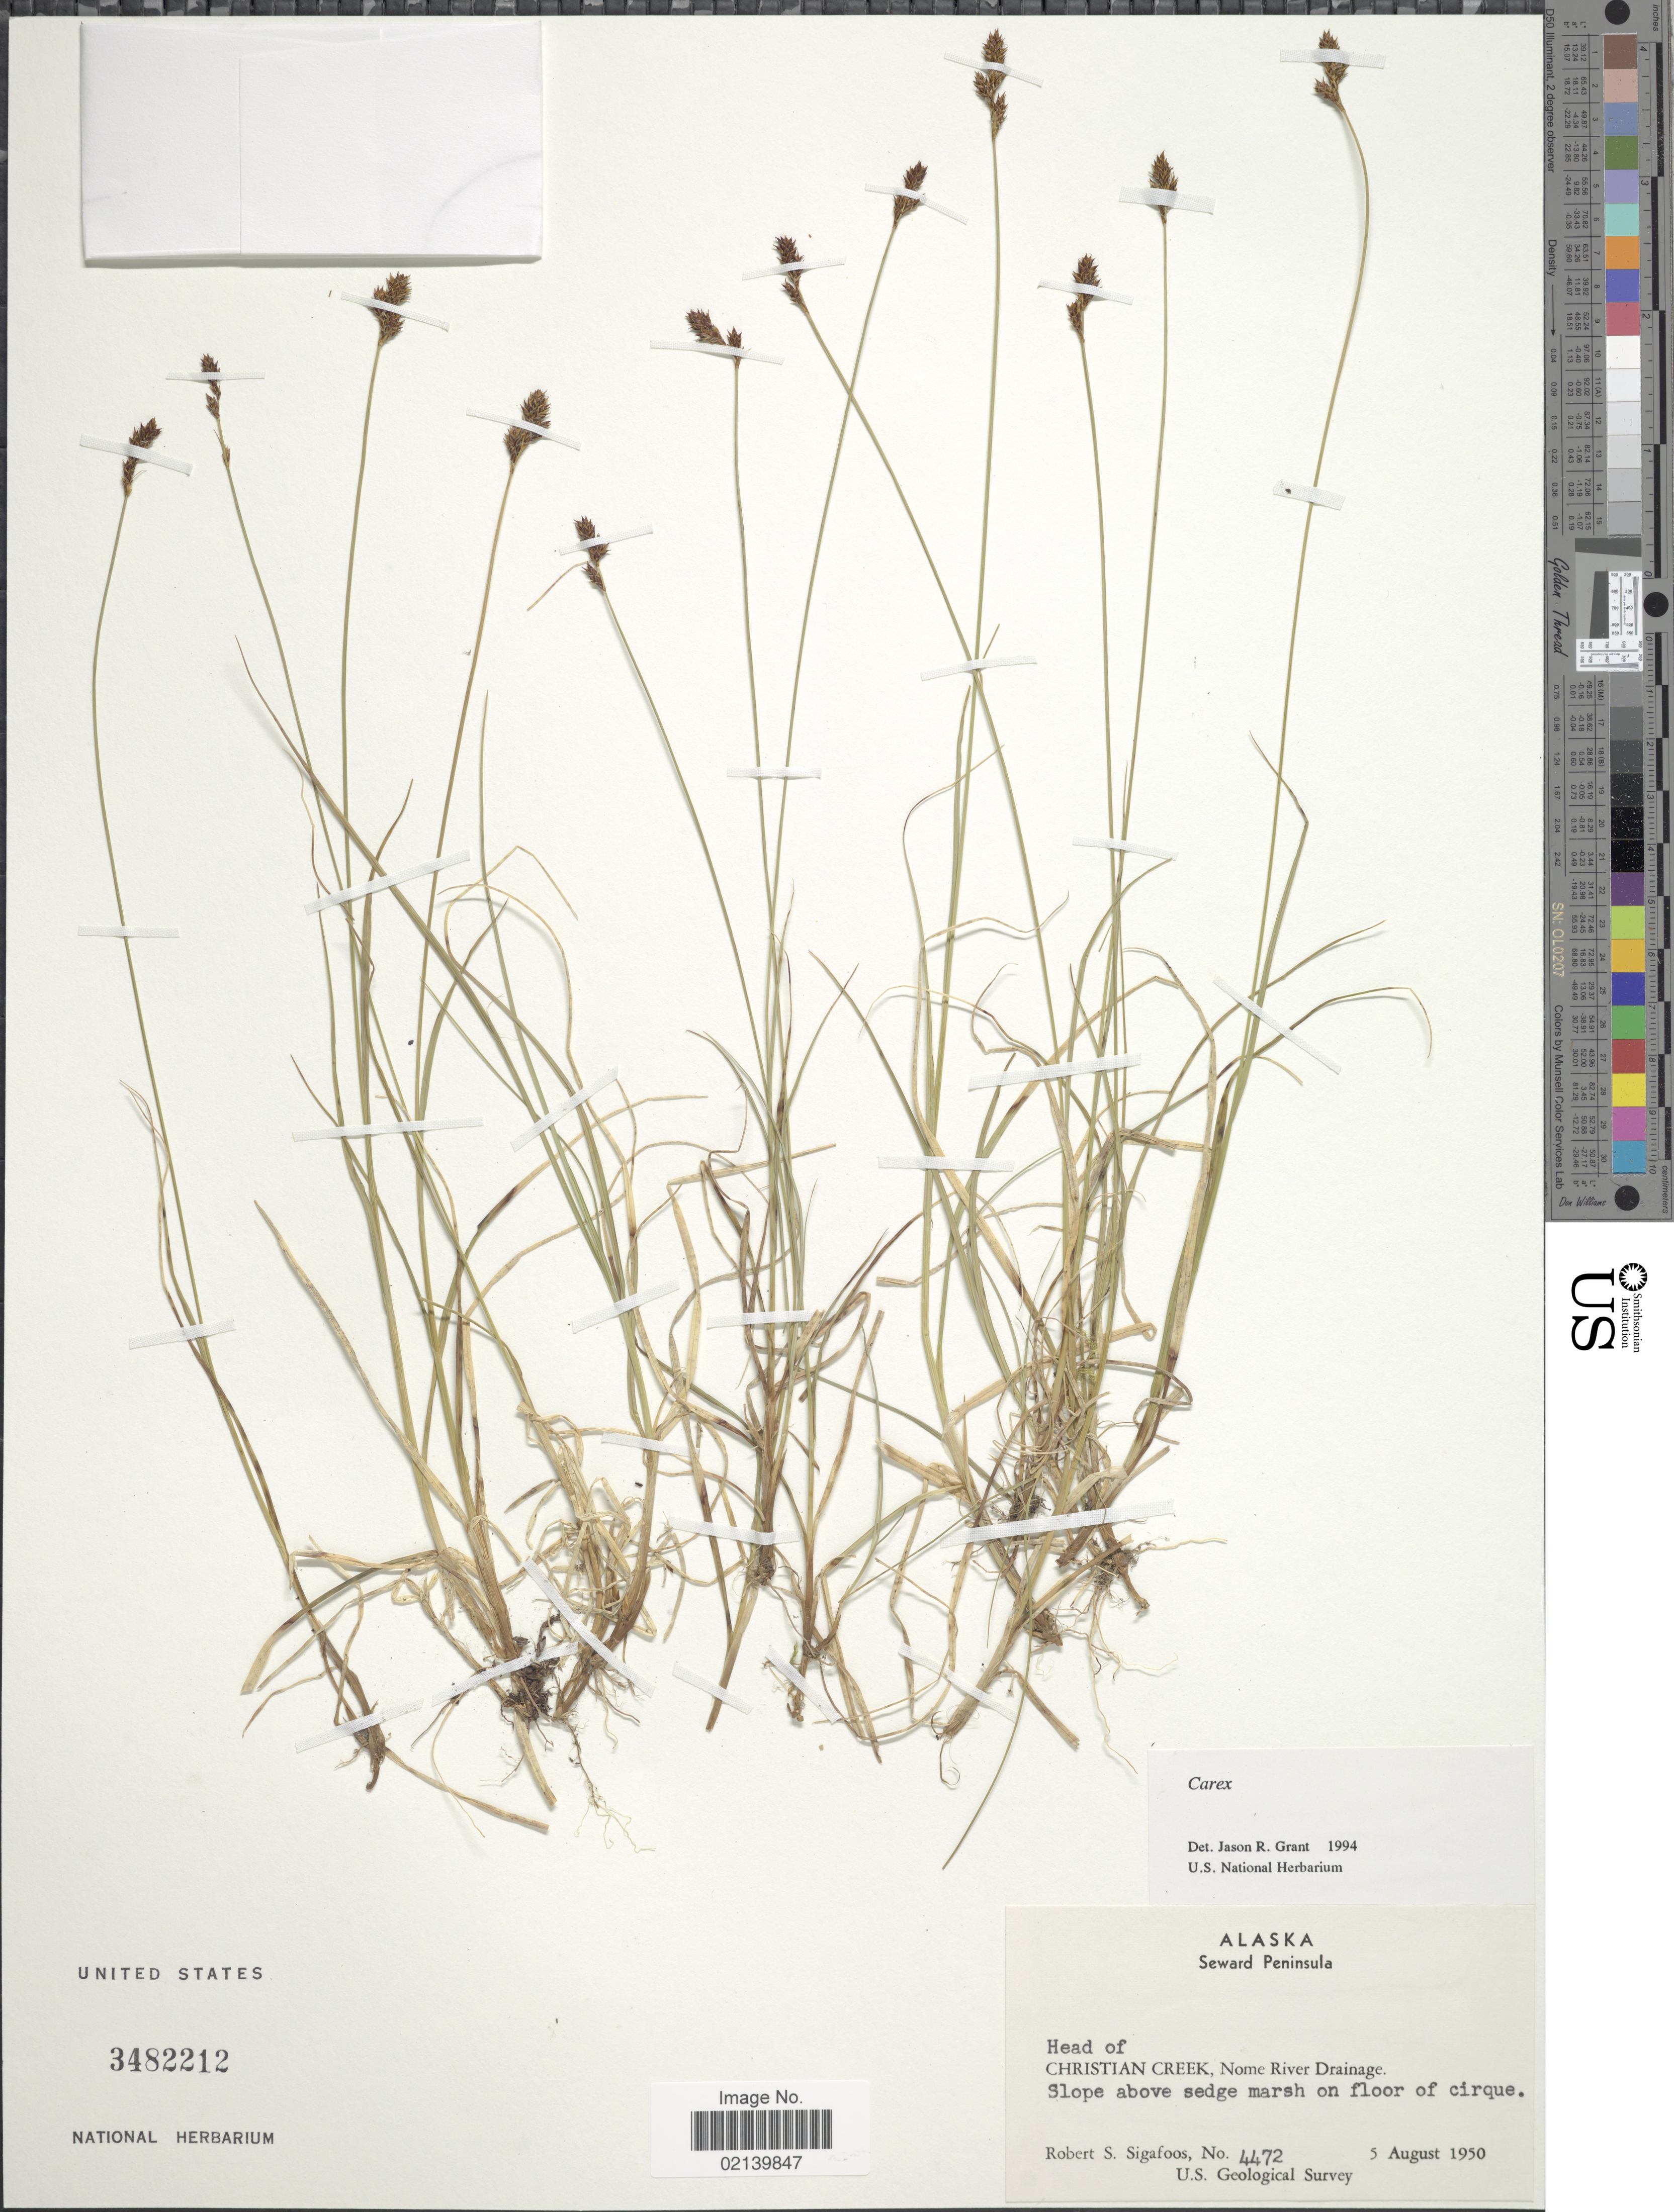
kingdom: Plantae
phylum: Tracheophyta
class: Liliopsida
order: Poales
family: Cyperaceae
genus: Carex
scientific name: Carex sp.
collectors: R. Sigafoos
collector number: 4472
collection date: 1950-08-05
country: United States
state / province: Alaska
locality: Alaska, Seward Peninsula. Head of Christian Creek, Nome River Drainage. Slope above sedge marsh on floor of cirque.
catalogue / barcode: US 3482212